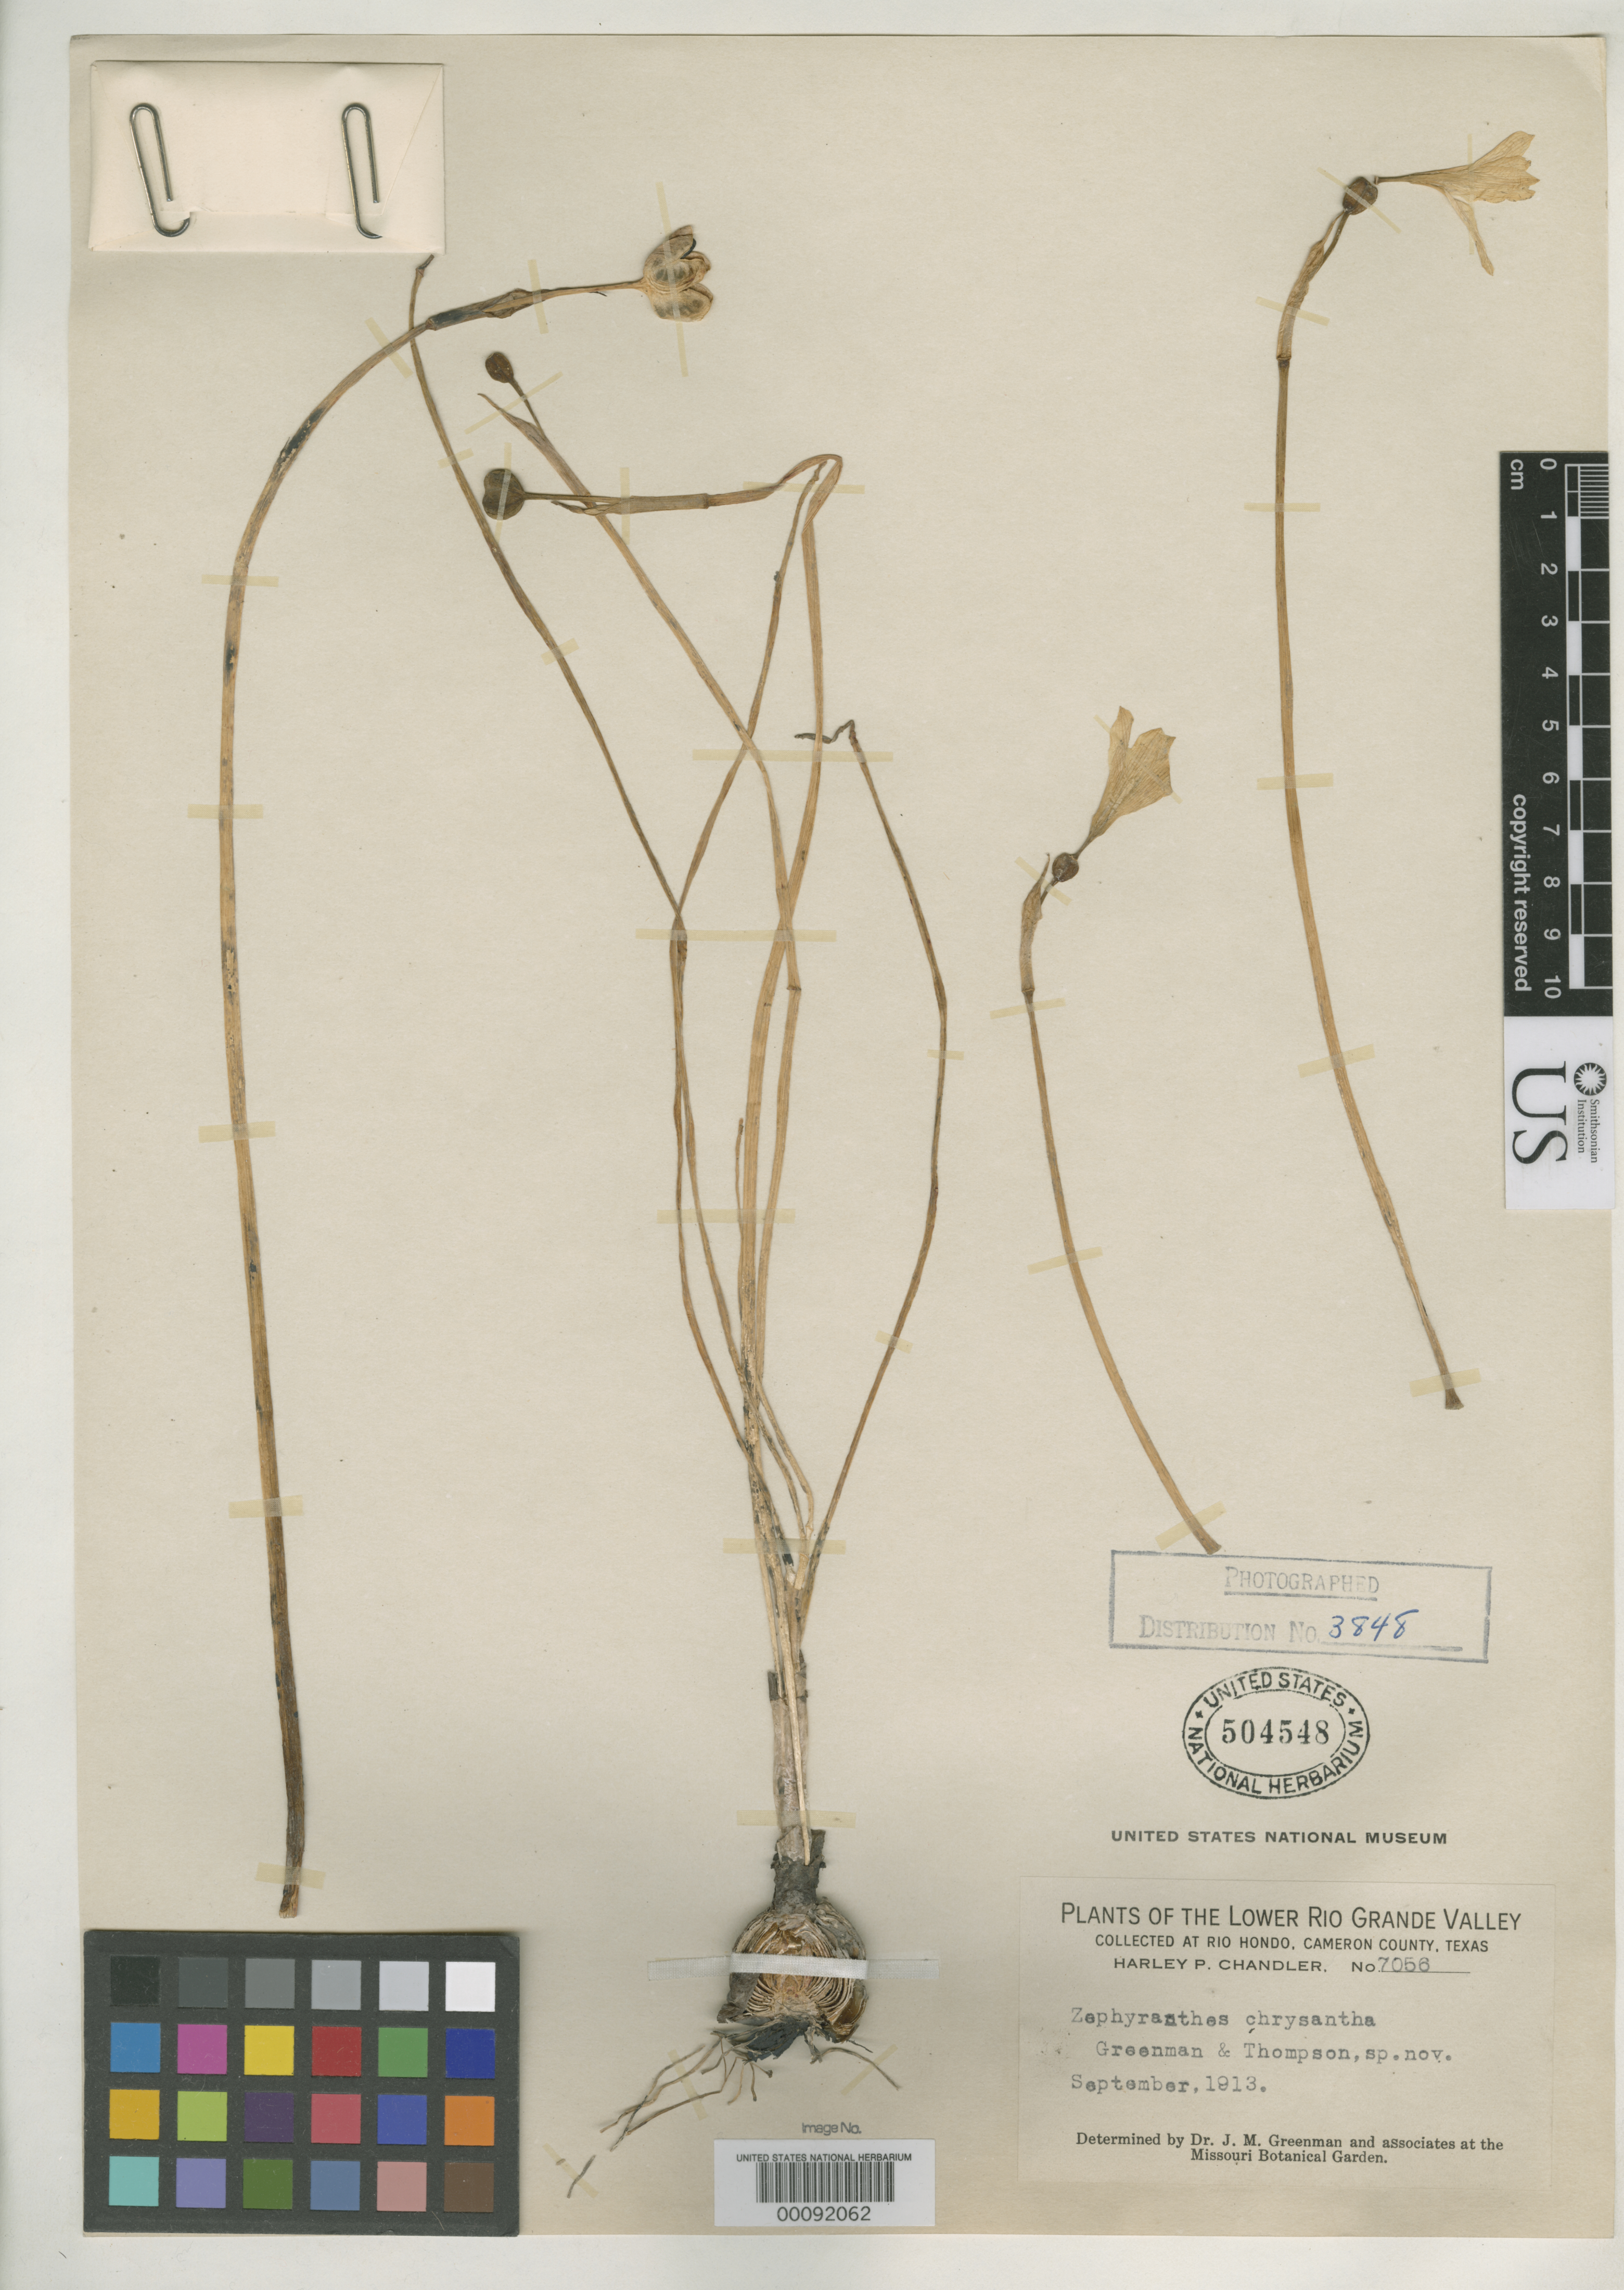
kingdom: Plantae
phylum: Tracheophyta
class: Liliopsida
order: Asparagales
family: Amaryllidaceae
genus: Zephyranthes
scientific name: Zephyranthes chrysantha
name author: Greenm. & C.H. Thomps.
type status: Isotype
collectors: H. Chandler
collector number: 7056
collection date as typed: Sep 1913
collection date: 1913-09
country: United States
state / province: Texas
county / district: Cameron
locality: Rio Hondo.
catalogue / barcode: US 504548